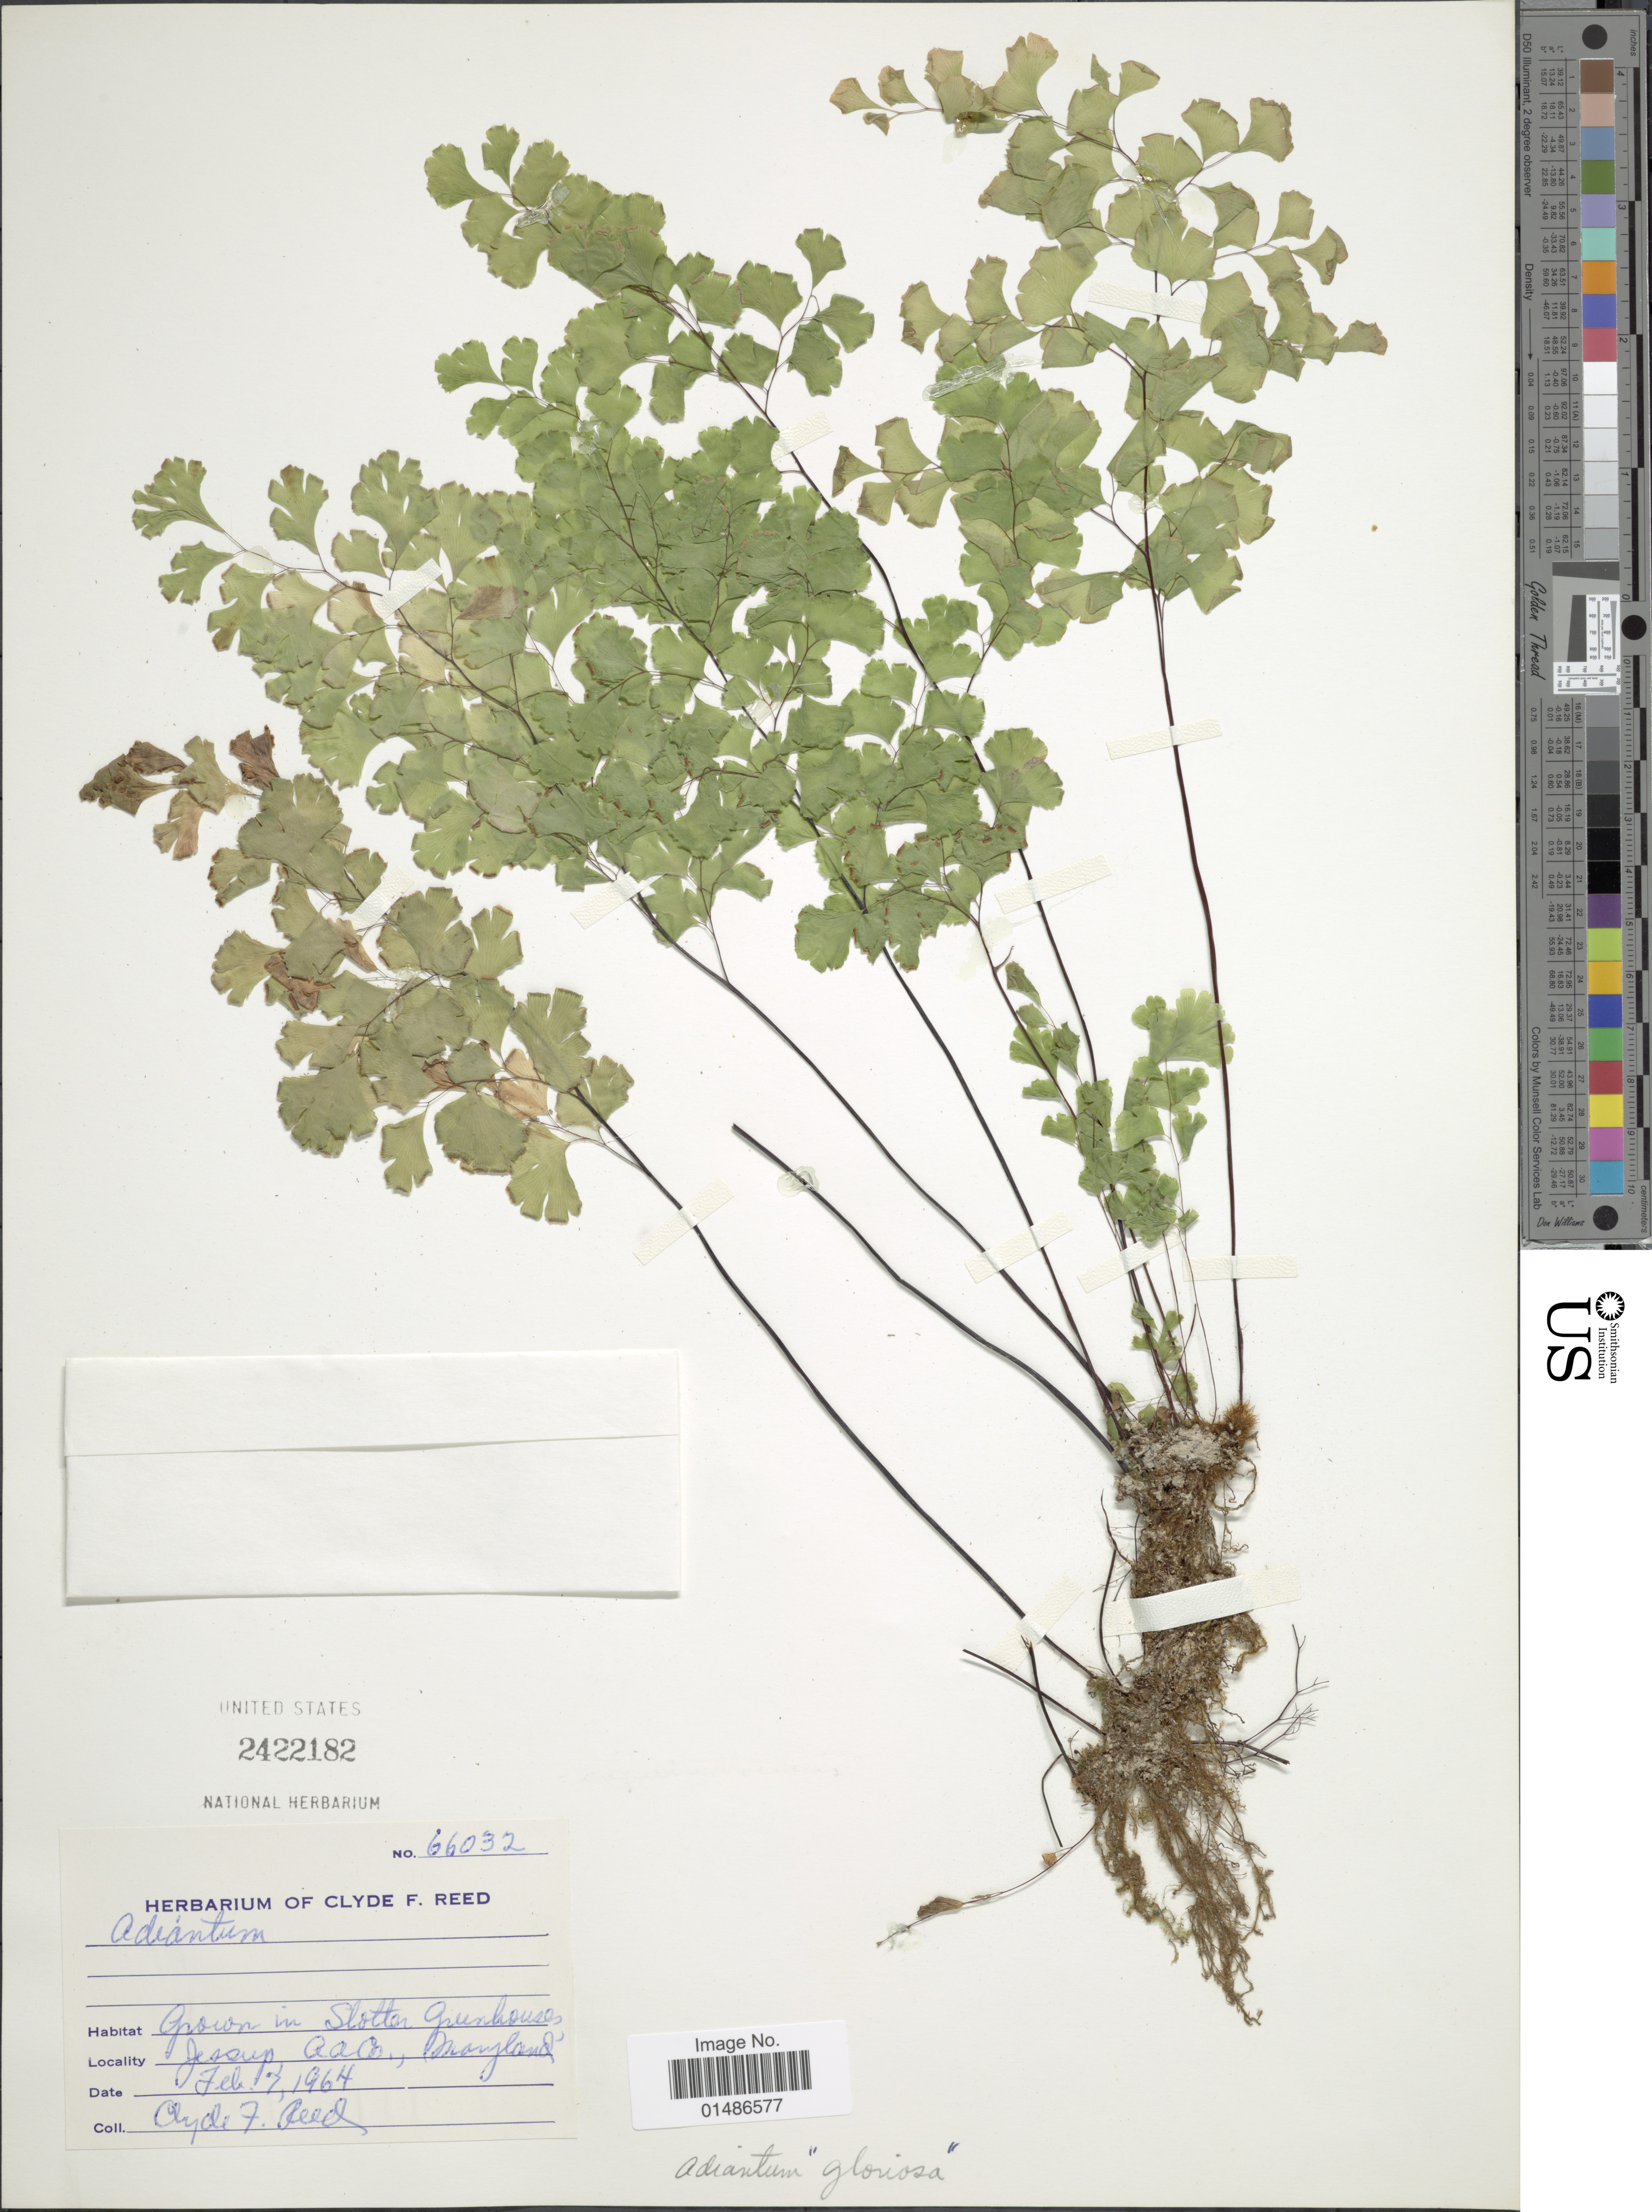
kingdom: Plantae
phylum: Tracheophyta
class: Polypodiopsida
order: Polypodiales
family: Pteridaceae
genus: Adiantum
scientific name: Adiantum tenerum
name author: Sw.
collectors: C. F. Reed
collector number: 66032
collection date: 1964-02-07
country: United States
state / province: Maryland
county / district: Anne Arundel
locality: Grown in Slotter Greenhouses, Jessup, AA Co.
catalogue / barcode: US 2422182